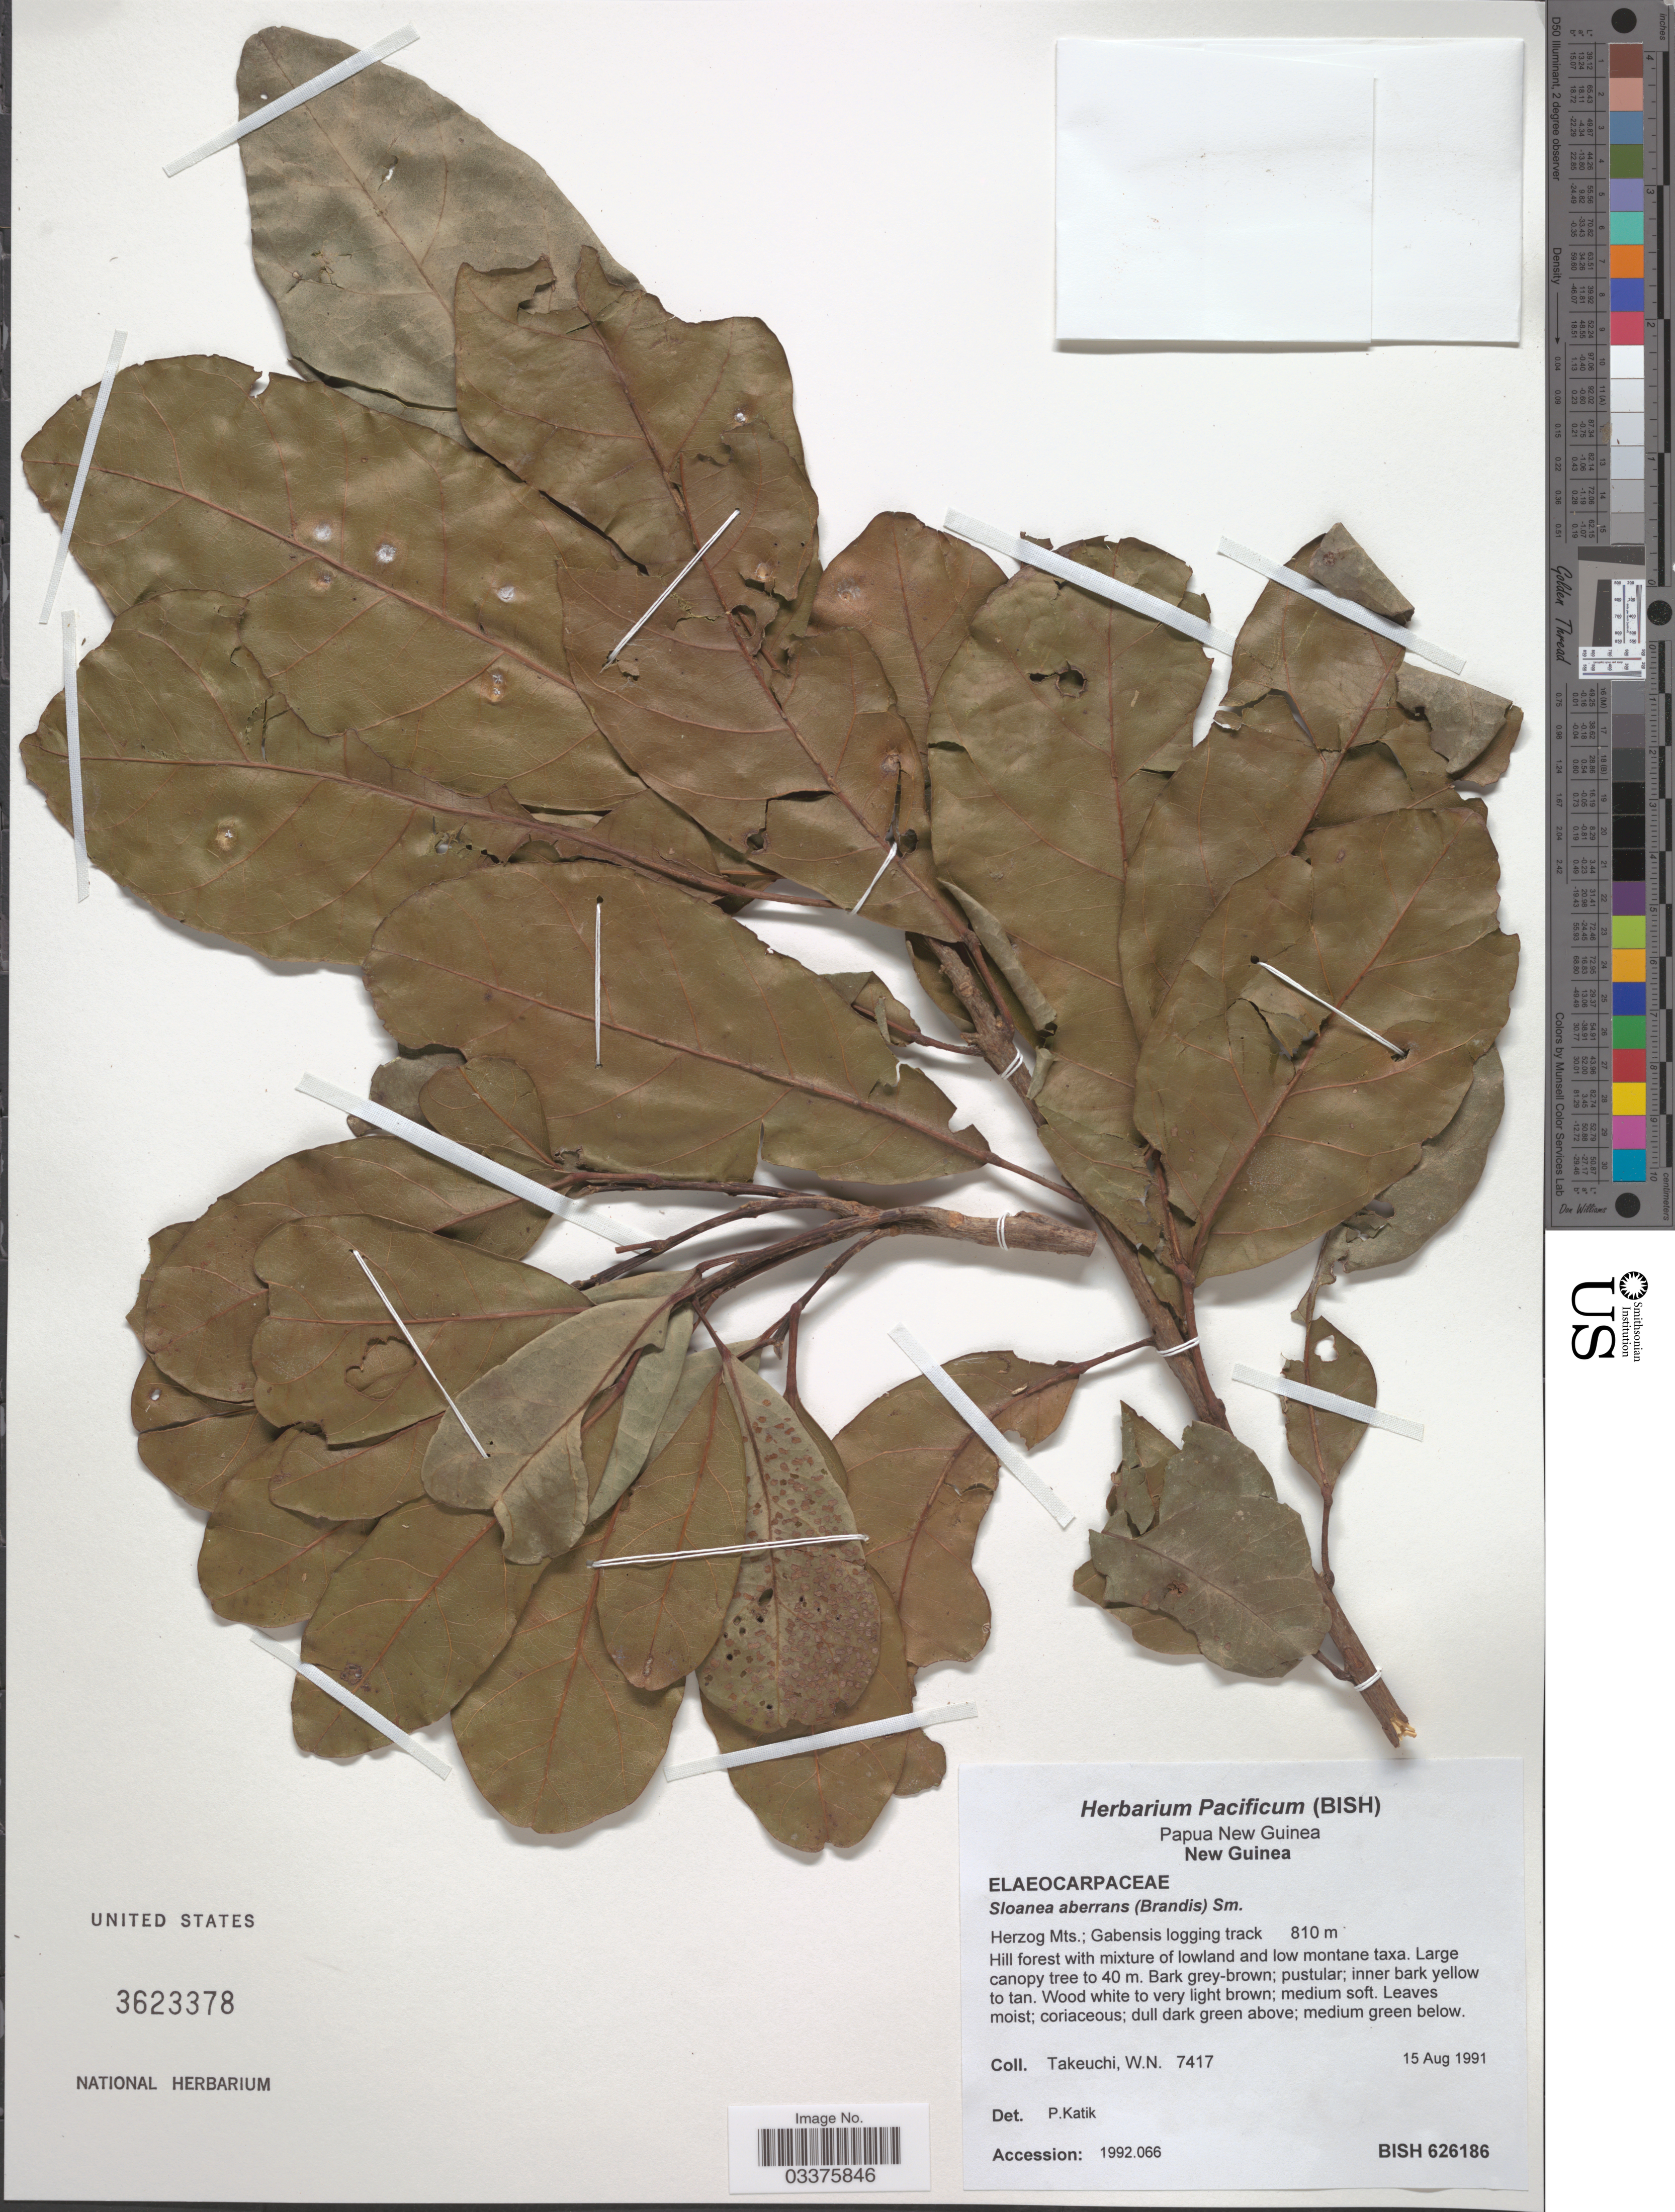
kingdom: Plantae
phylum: Tracheophyta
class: Magnoliopsida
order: Oxalidales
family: Elaeocarpaceae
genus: Sloanea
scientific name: Sloanea aberrans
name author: A.C. Sm.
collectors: W. Takeuchi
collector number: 7417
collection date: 1991-08-15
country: Papua New Guinea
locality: New Guinea. Herzog Mts.; Gabensis logging track.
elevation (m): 810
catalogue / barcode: US 3623378